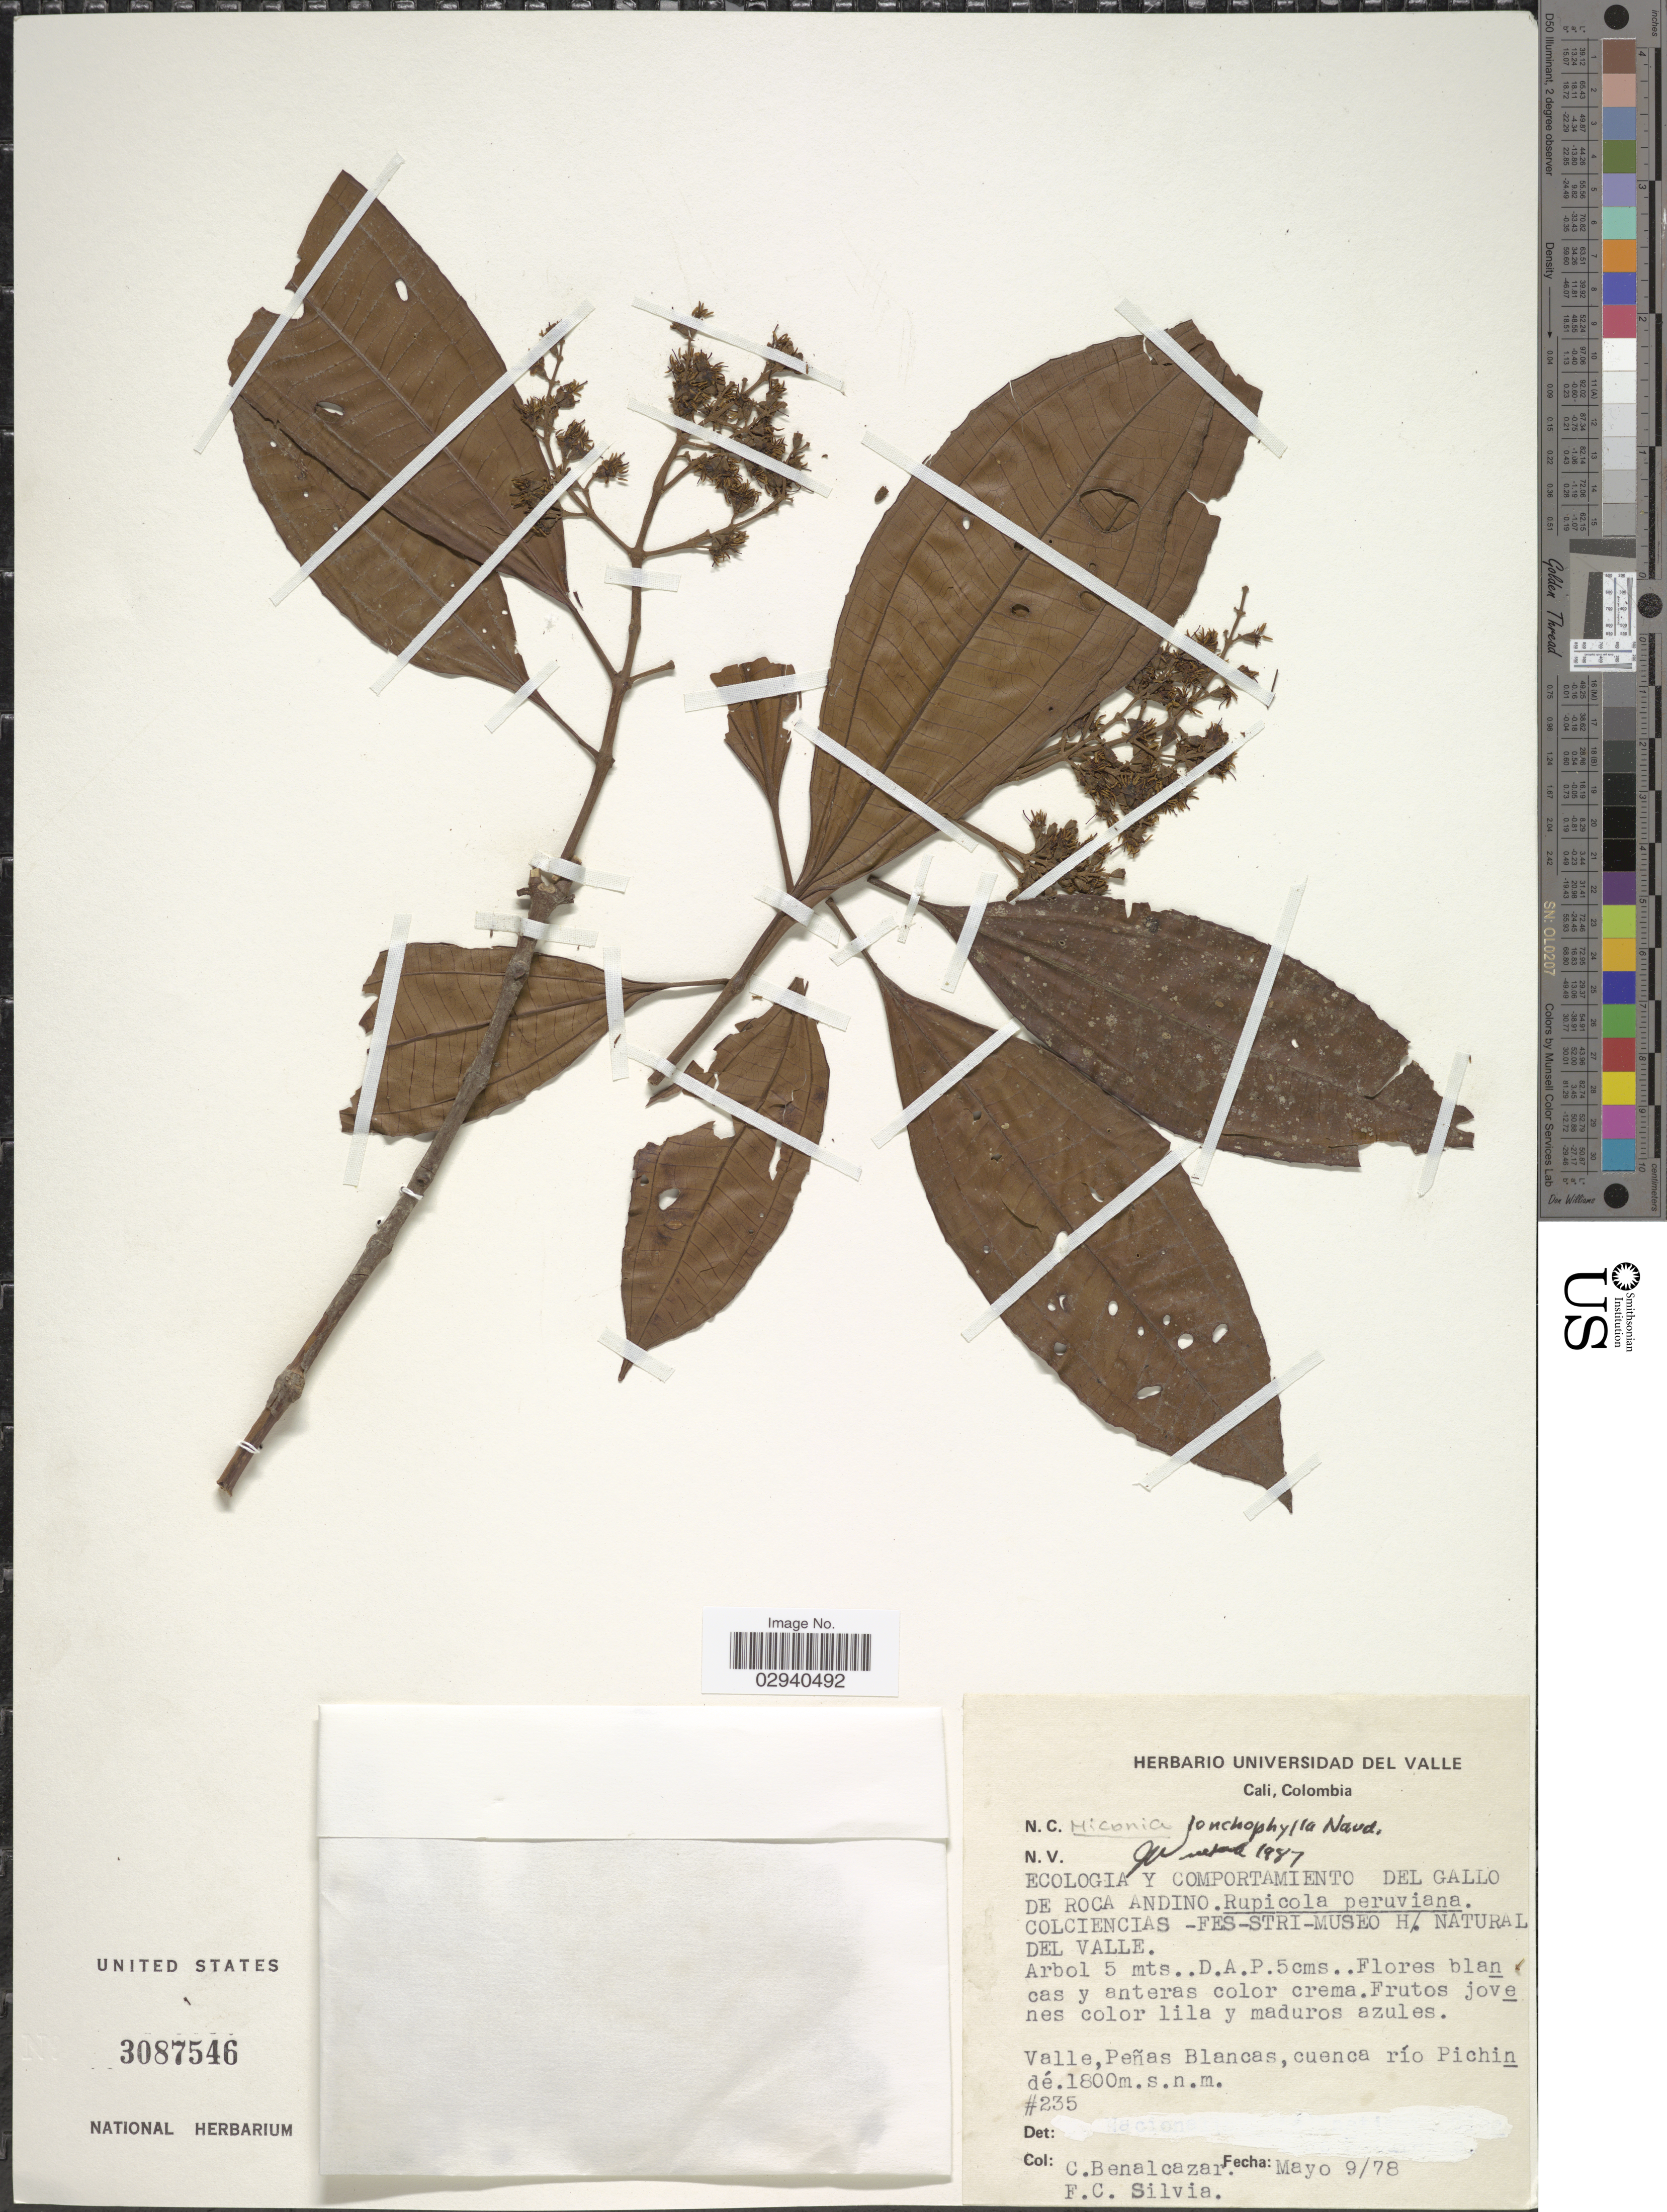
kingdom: Plantae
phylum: Tracheophyta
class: Magnoliopsida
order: Myrtales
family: Melastomataceae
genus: Miconia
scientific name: Miconia lonchophylla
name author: Naudin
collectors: C. Benalcazar & F. Silvia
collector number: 235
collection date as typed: Transcribed d/m/y: 9/5/78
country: Colombia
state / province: Valle del Cauca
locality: Valle, Peñas Blancas, cuenca río Pichindé.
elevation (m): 1800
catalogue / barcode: US 3087546